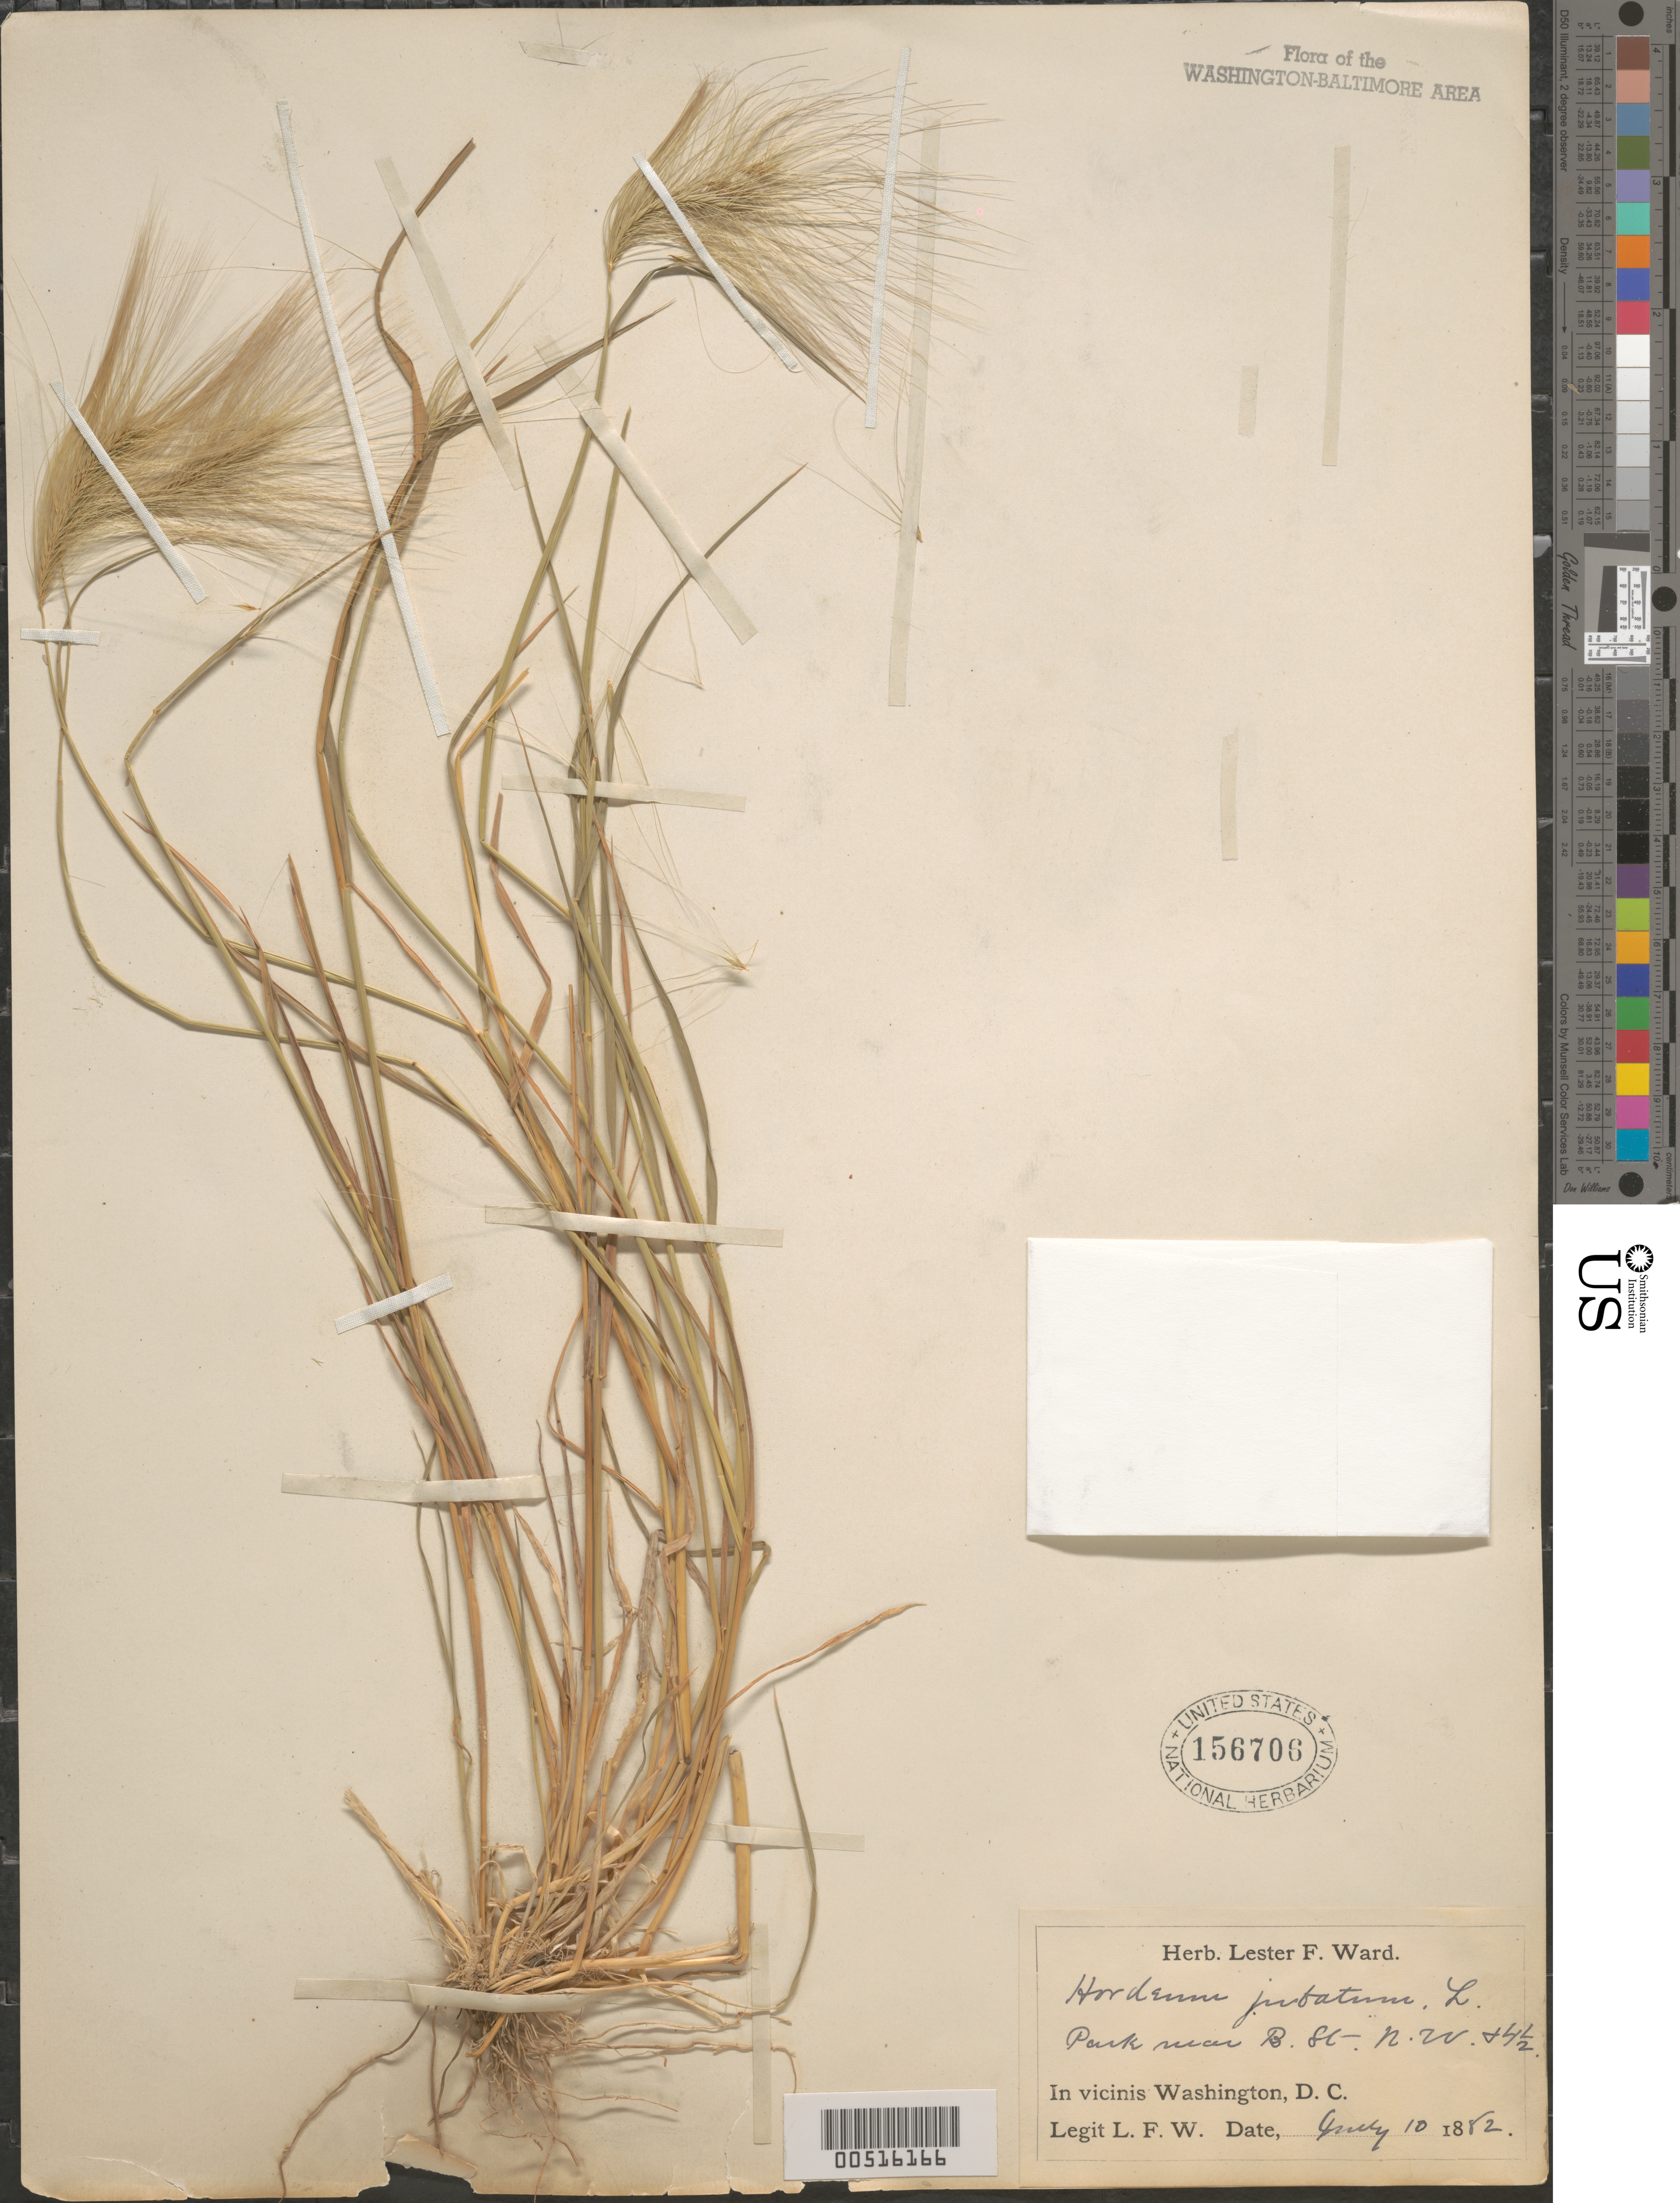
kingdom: Plantae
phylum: Tracheophyta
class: Liliopsida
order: Poales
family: Poaceae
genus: Hordeum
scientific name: Hordeum jubatum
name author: L.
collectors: L. F. Ward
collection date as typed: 10 Jul 1882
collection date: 1882-07-10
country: United States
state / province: District of Columbia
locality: B Street, NW and 4 1/2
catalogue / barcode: US 156706